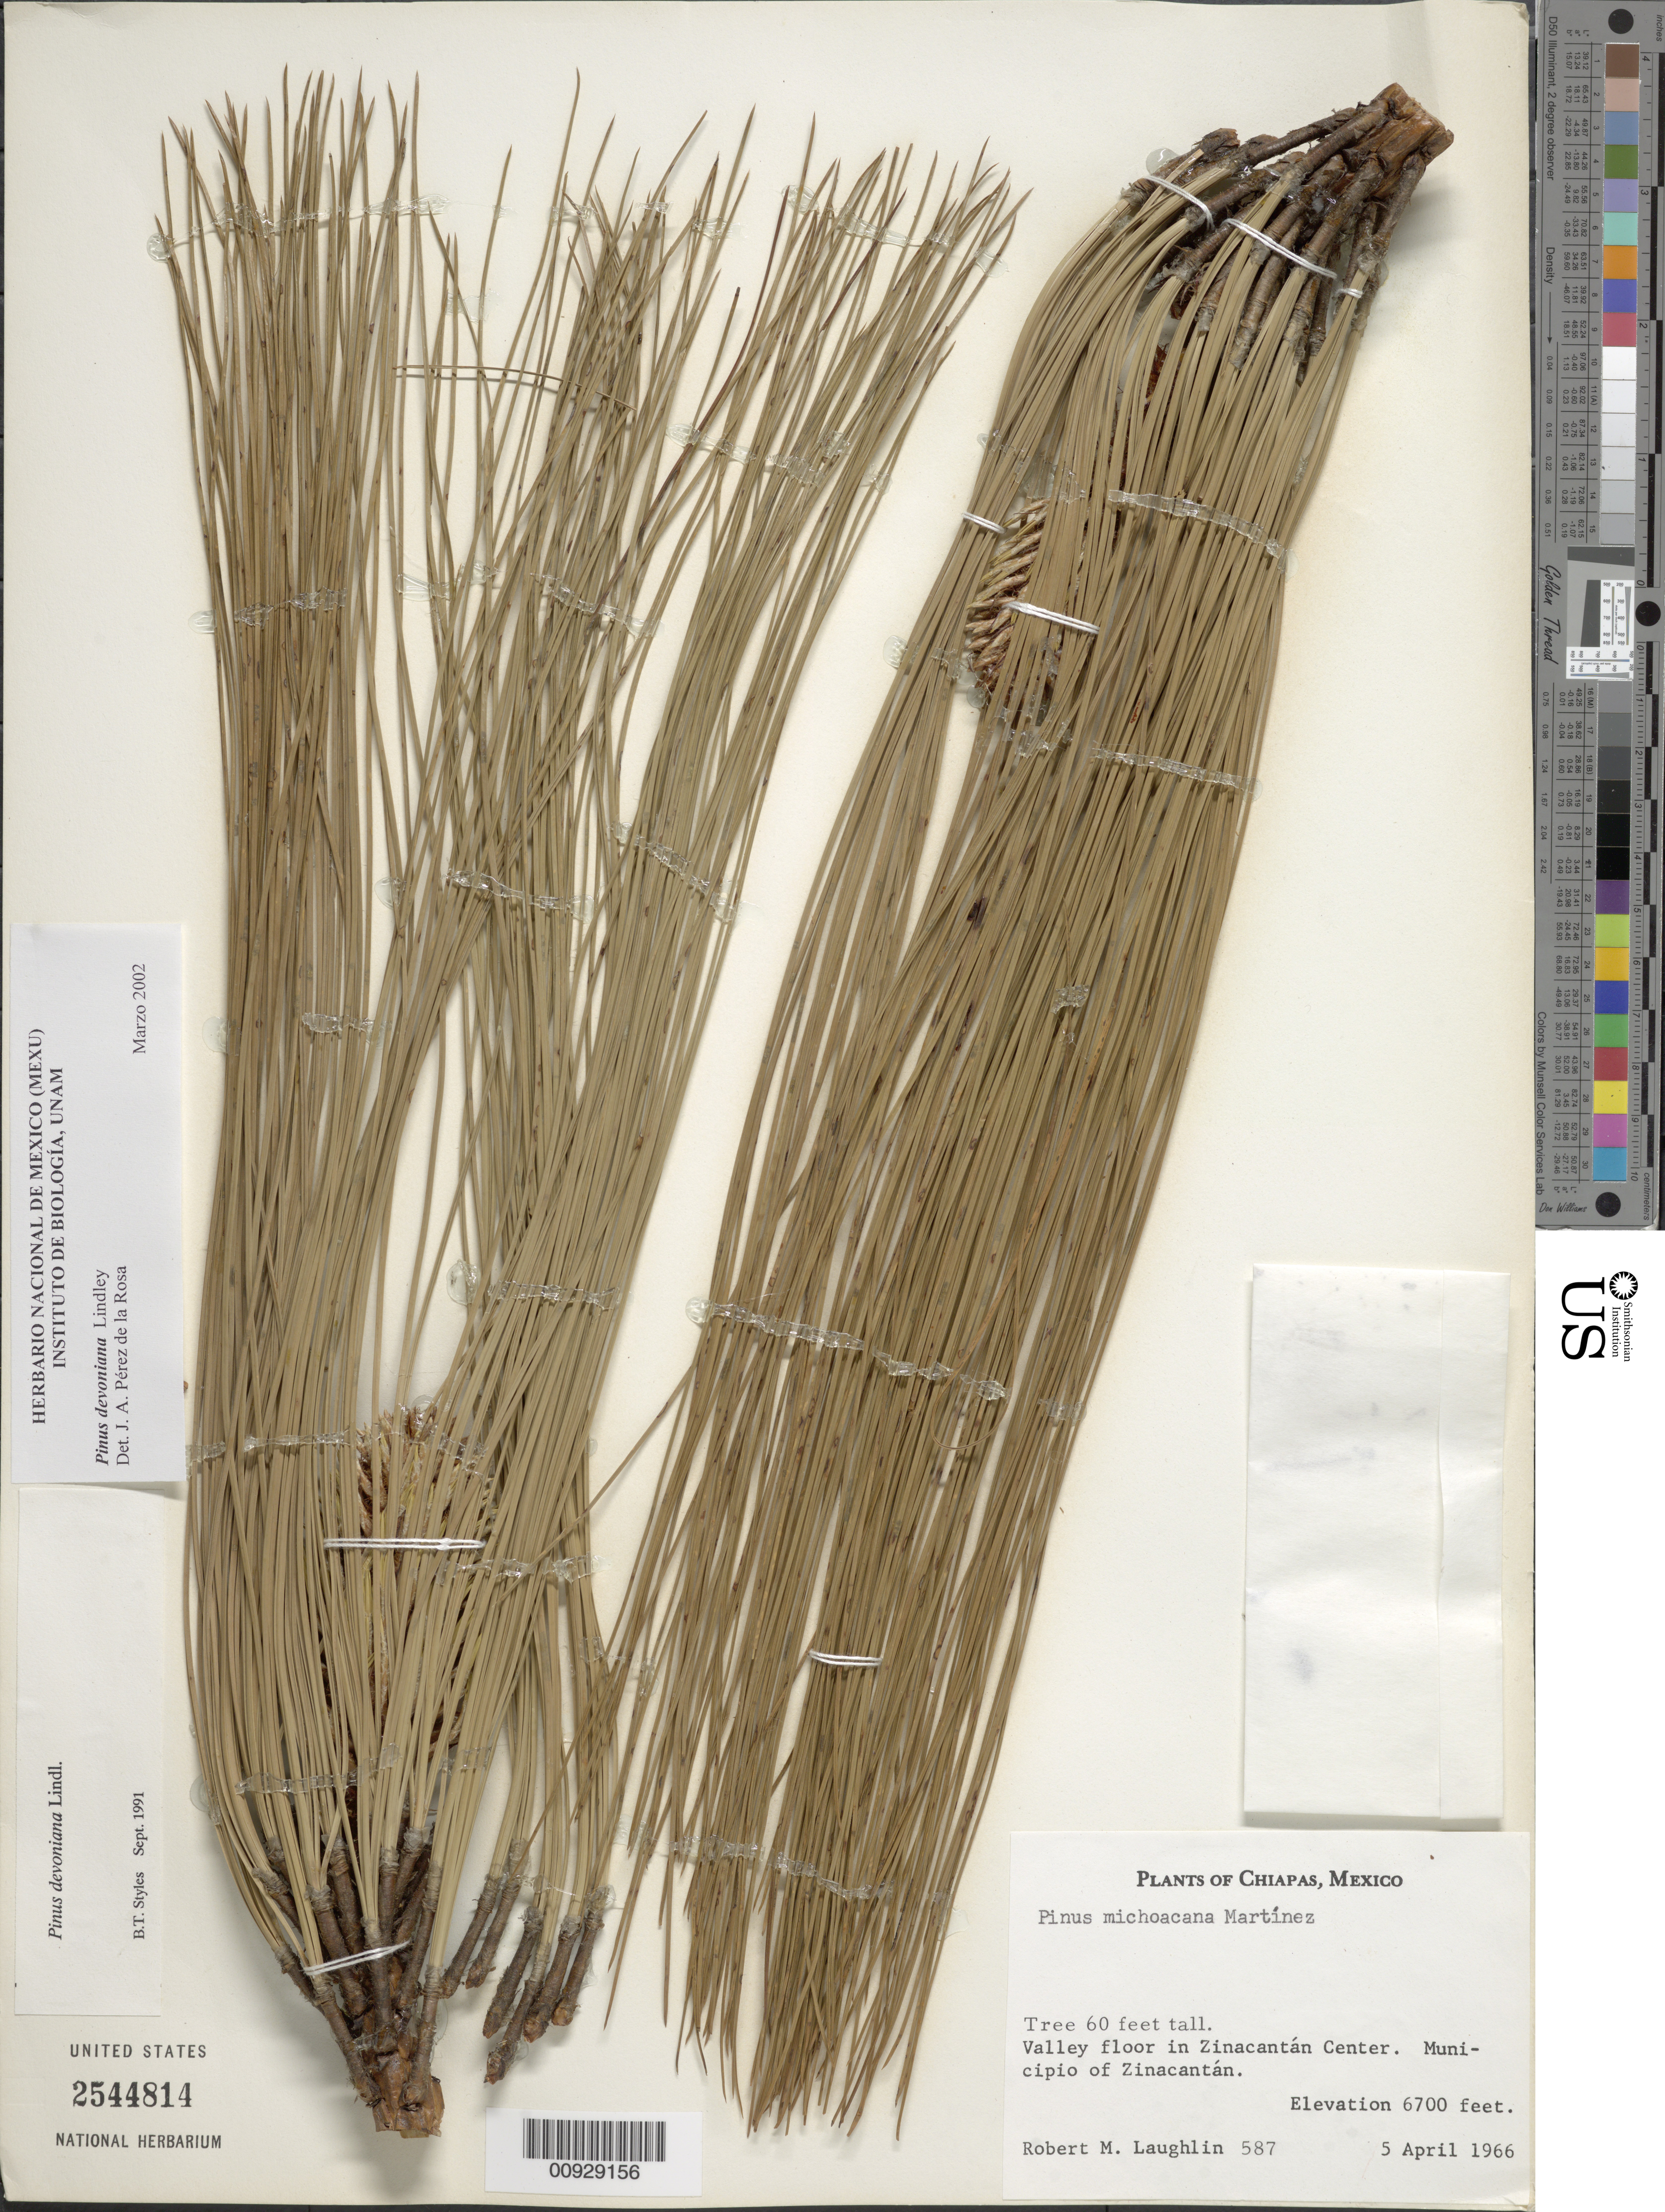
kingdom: Plantae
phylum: Tracheophyta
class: Pinopsida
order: Pinales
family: Pinaceae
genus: Pinus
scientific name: Pinus devoniana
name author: Lindl.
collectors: R. M. Laughlin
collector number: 587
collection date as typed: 05 Apr 1966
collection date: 1966-04-05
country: Mexico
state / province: Chiapas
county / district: Zinacantán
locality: Valley floor in Zinacantán Center.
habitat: Valley floor.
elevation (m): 2042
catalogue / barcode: US 2544814